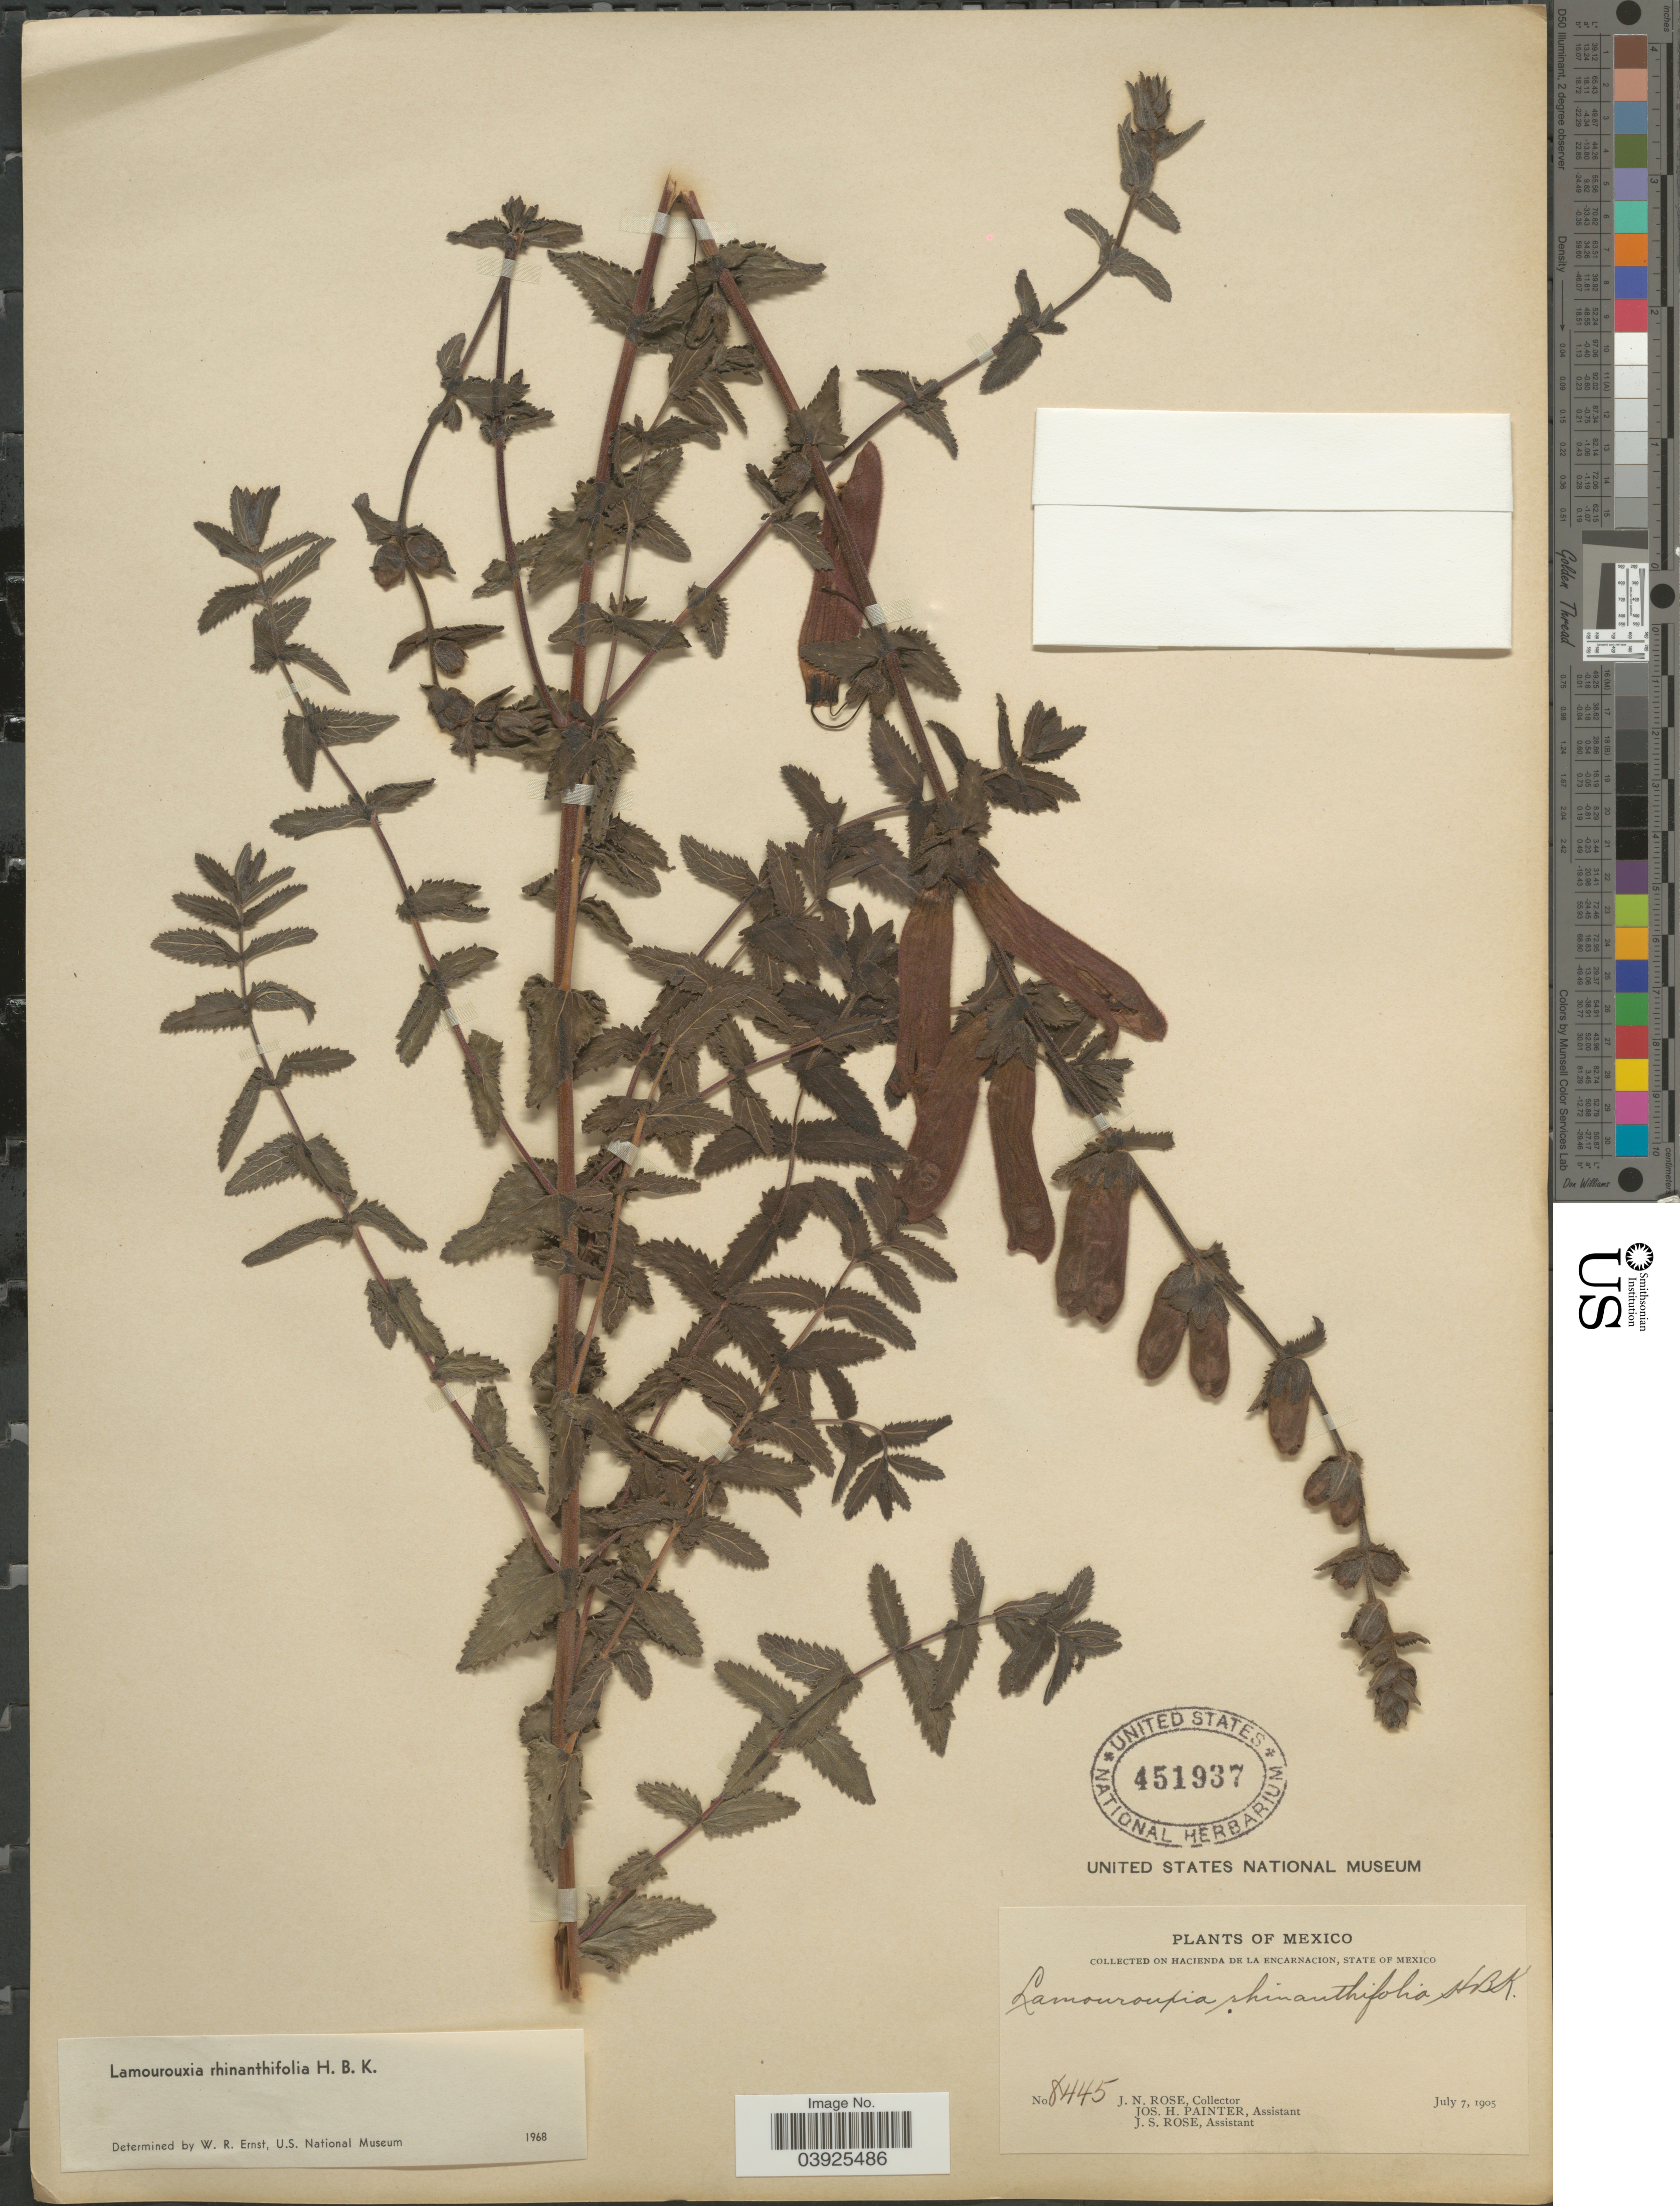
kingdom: Plantae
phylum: Tracheophyta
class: Magnoliopsida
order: Lamiales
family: Orobanchaceae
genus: Lamourouxia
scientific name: Lamourouxia rhinanthifolia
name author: Kunth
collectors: J. N. Rose, J. H. Painter & J. N. Rose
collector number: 8445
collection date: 1905-07-07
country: Mexico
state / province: México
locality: On Hacienda de la Encarnacion.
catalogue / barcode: US 451937